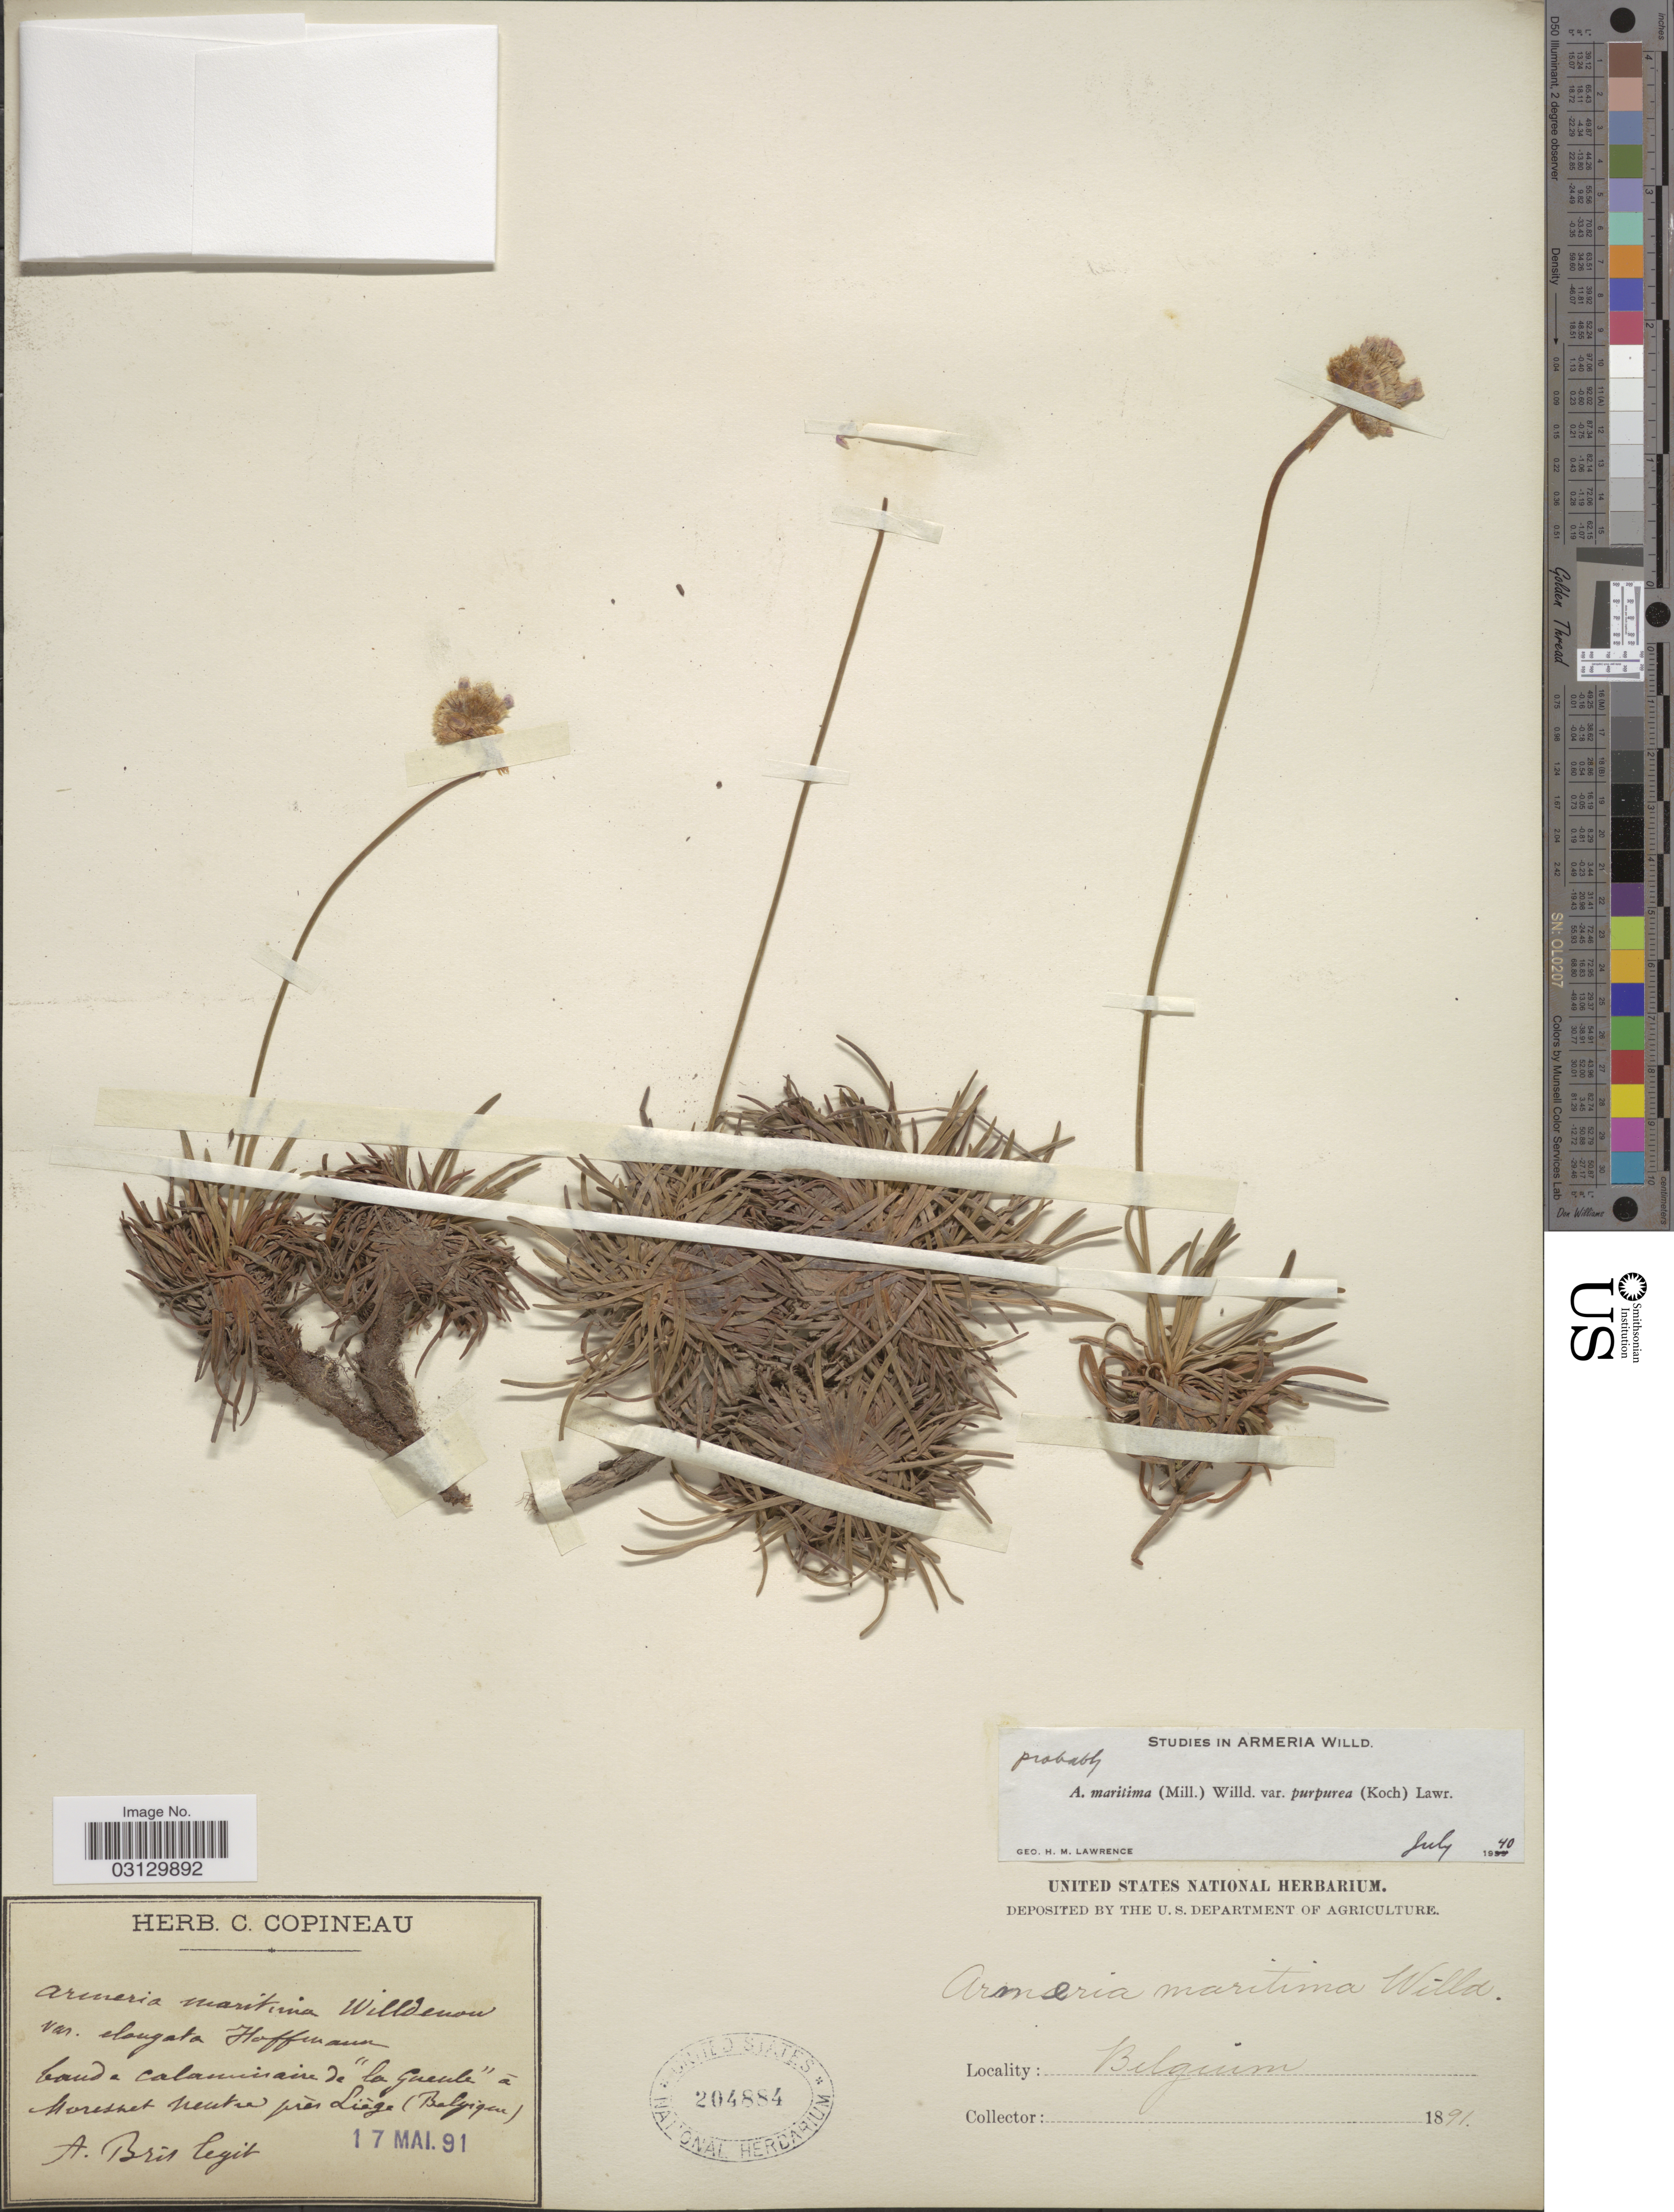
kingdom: Plantae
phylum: Tracheophyta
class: Magnoliopsida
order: Caryophyllales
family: Plumbaginaceae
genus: Armeria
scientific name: Armeria maritima subsp. purpurea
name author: (W.D.J. Koch) Á. Löve & D. Löve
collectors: Bris, A.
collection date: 1891-05-17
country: Belgium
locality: Band a calanuisaire [interpreted] de "la Gueule" à Moresnet Neutre près Liège.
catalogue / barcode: US 204884